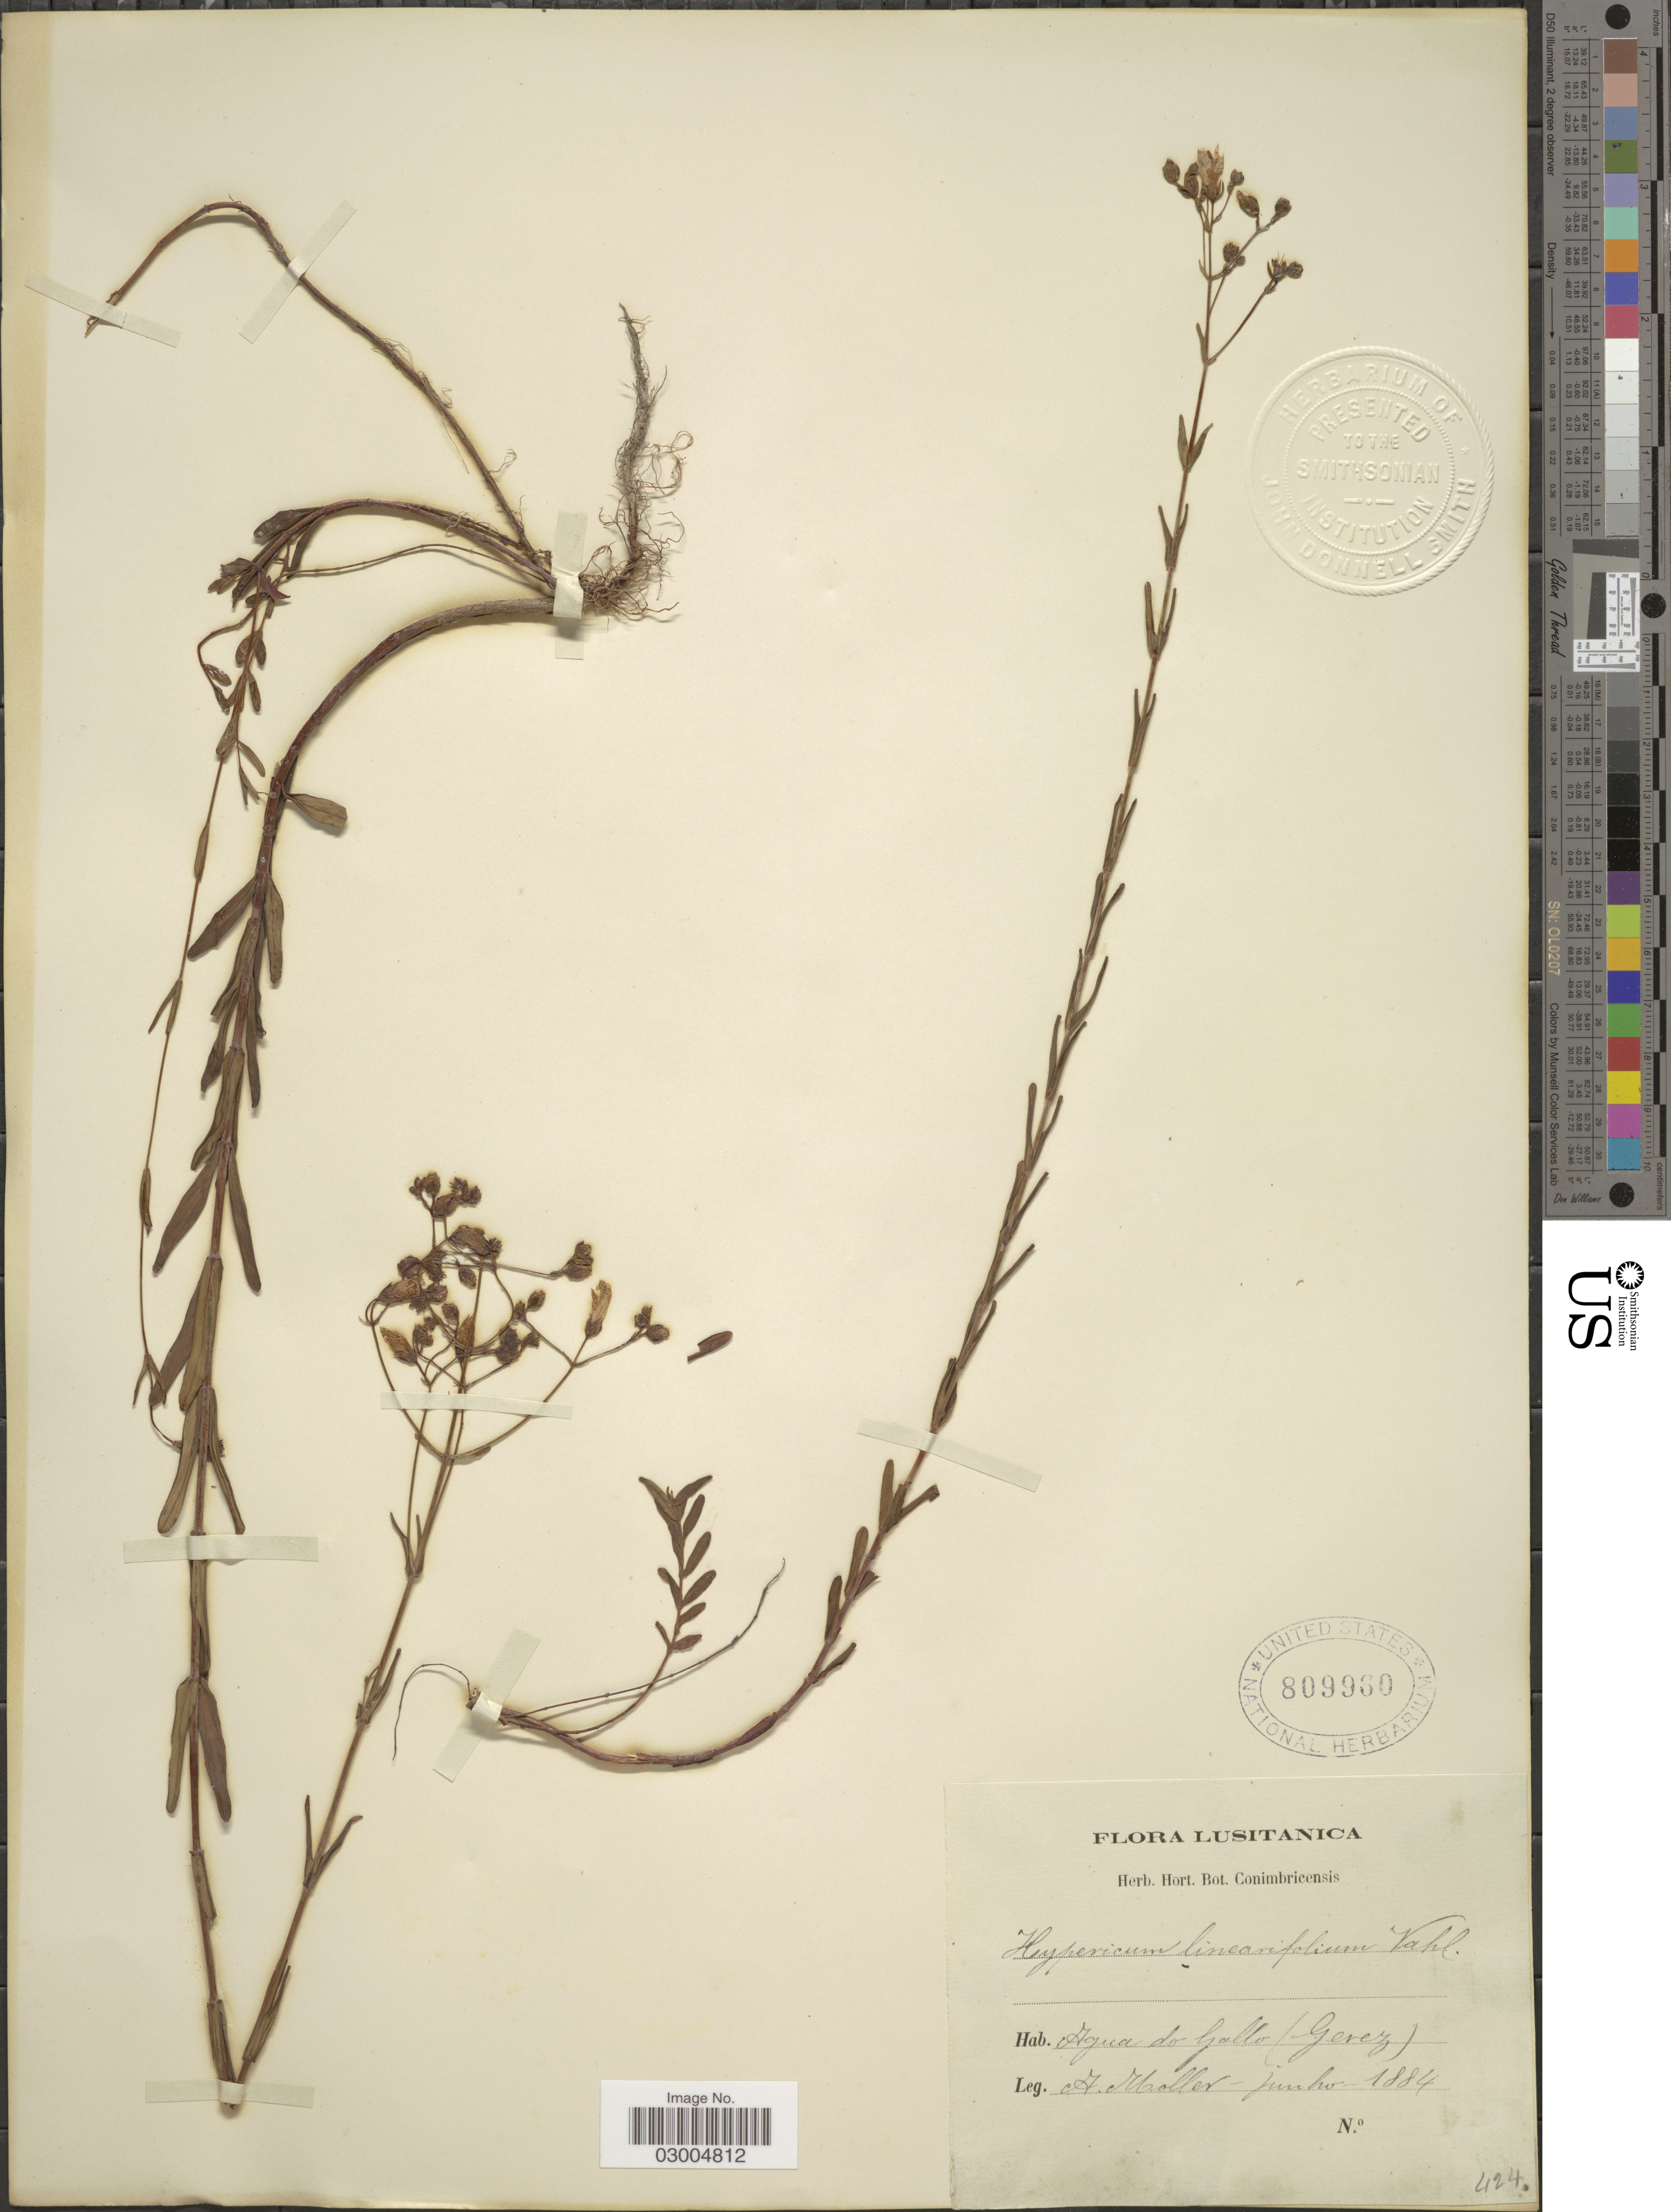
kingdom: Plantae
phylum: Tracheophyta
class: Magnoliopsida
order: Malpighiales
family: Hypericaceae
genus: Hypericum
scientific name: Hypericum linearifolium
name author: Willd.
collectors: A. Moller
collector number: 424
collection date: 1884-06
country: Portugal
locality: Lusitanica. Agua do Gallo (Gerez).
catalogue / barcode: US 809960